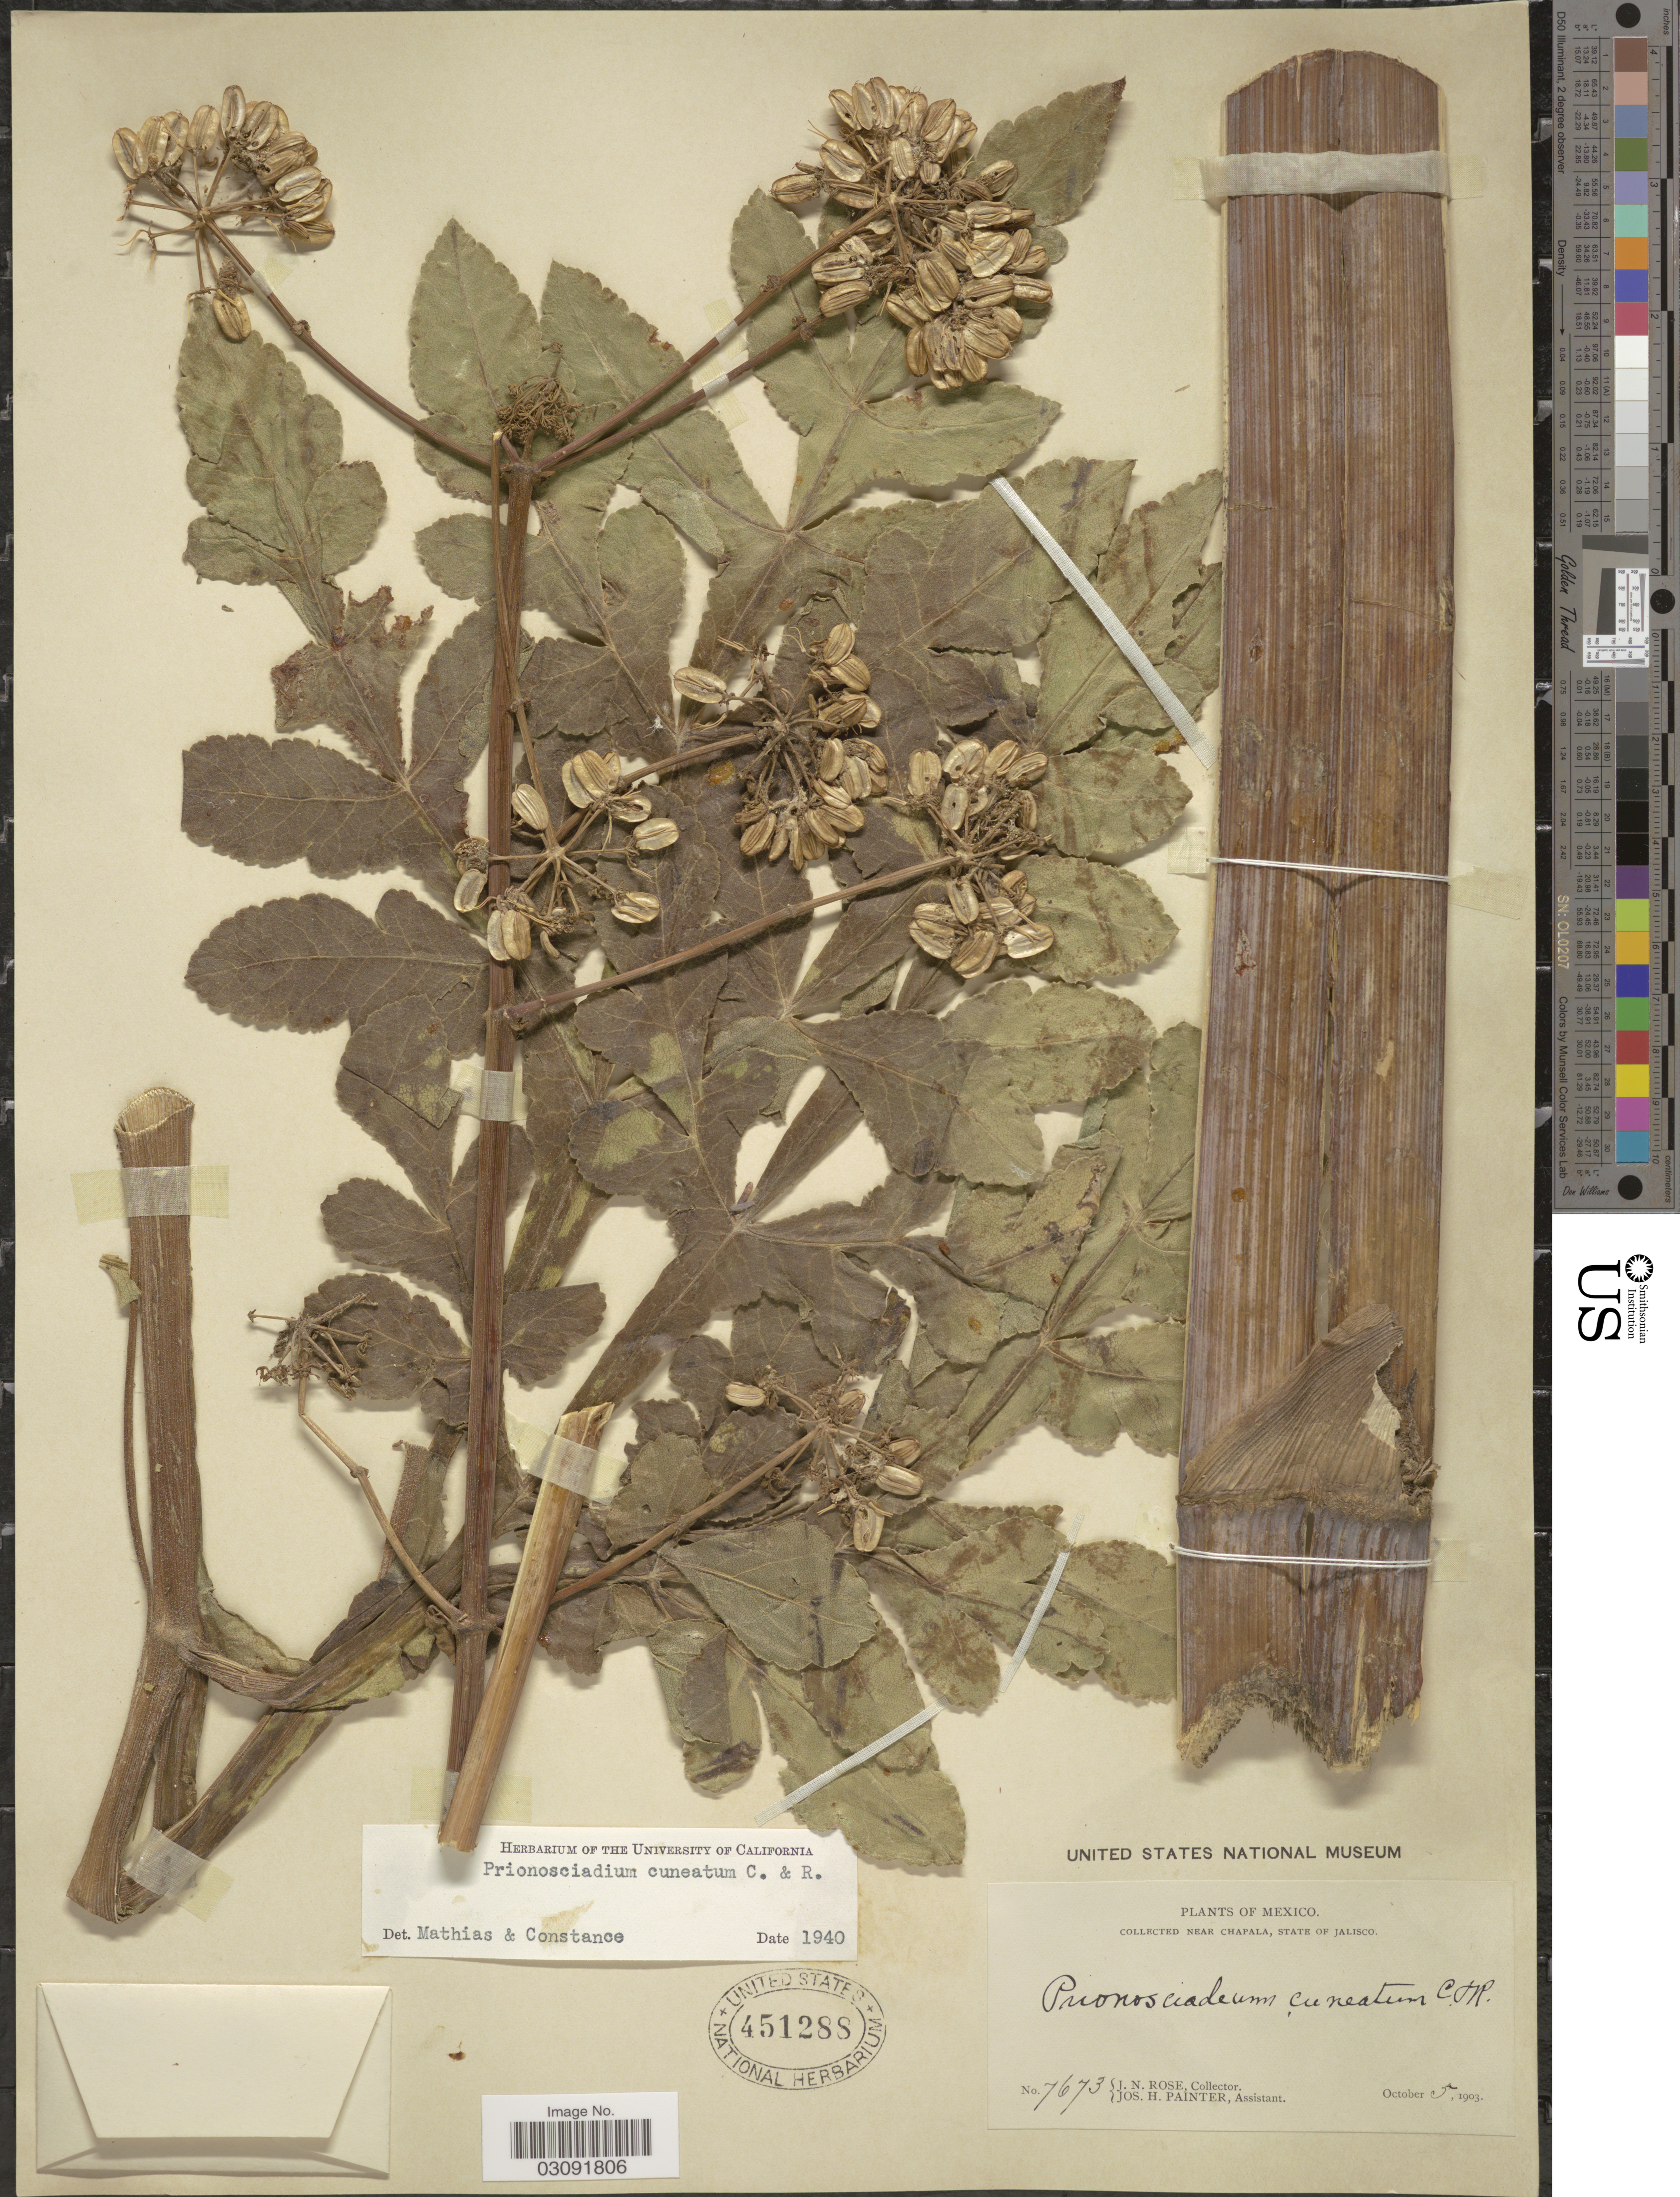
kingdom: Plantae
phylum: Tracheophyta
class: Magnoliopsida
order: Apiales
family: Apiaceae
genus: Prionosciadium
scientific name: Prionosciadium cuneatum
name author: J.M. Coult. & Rose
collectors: J. N. Rose & J. H. Painter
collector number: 7673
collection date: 1903-10-05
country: Mexico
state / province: Jalisco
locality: Near Chapala.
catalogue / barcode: US 451288